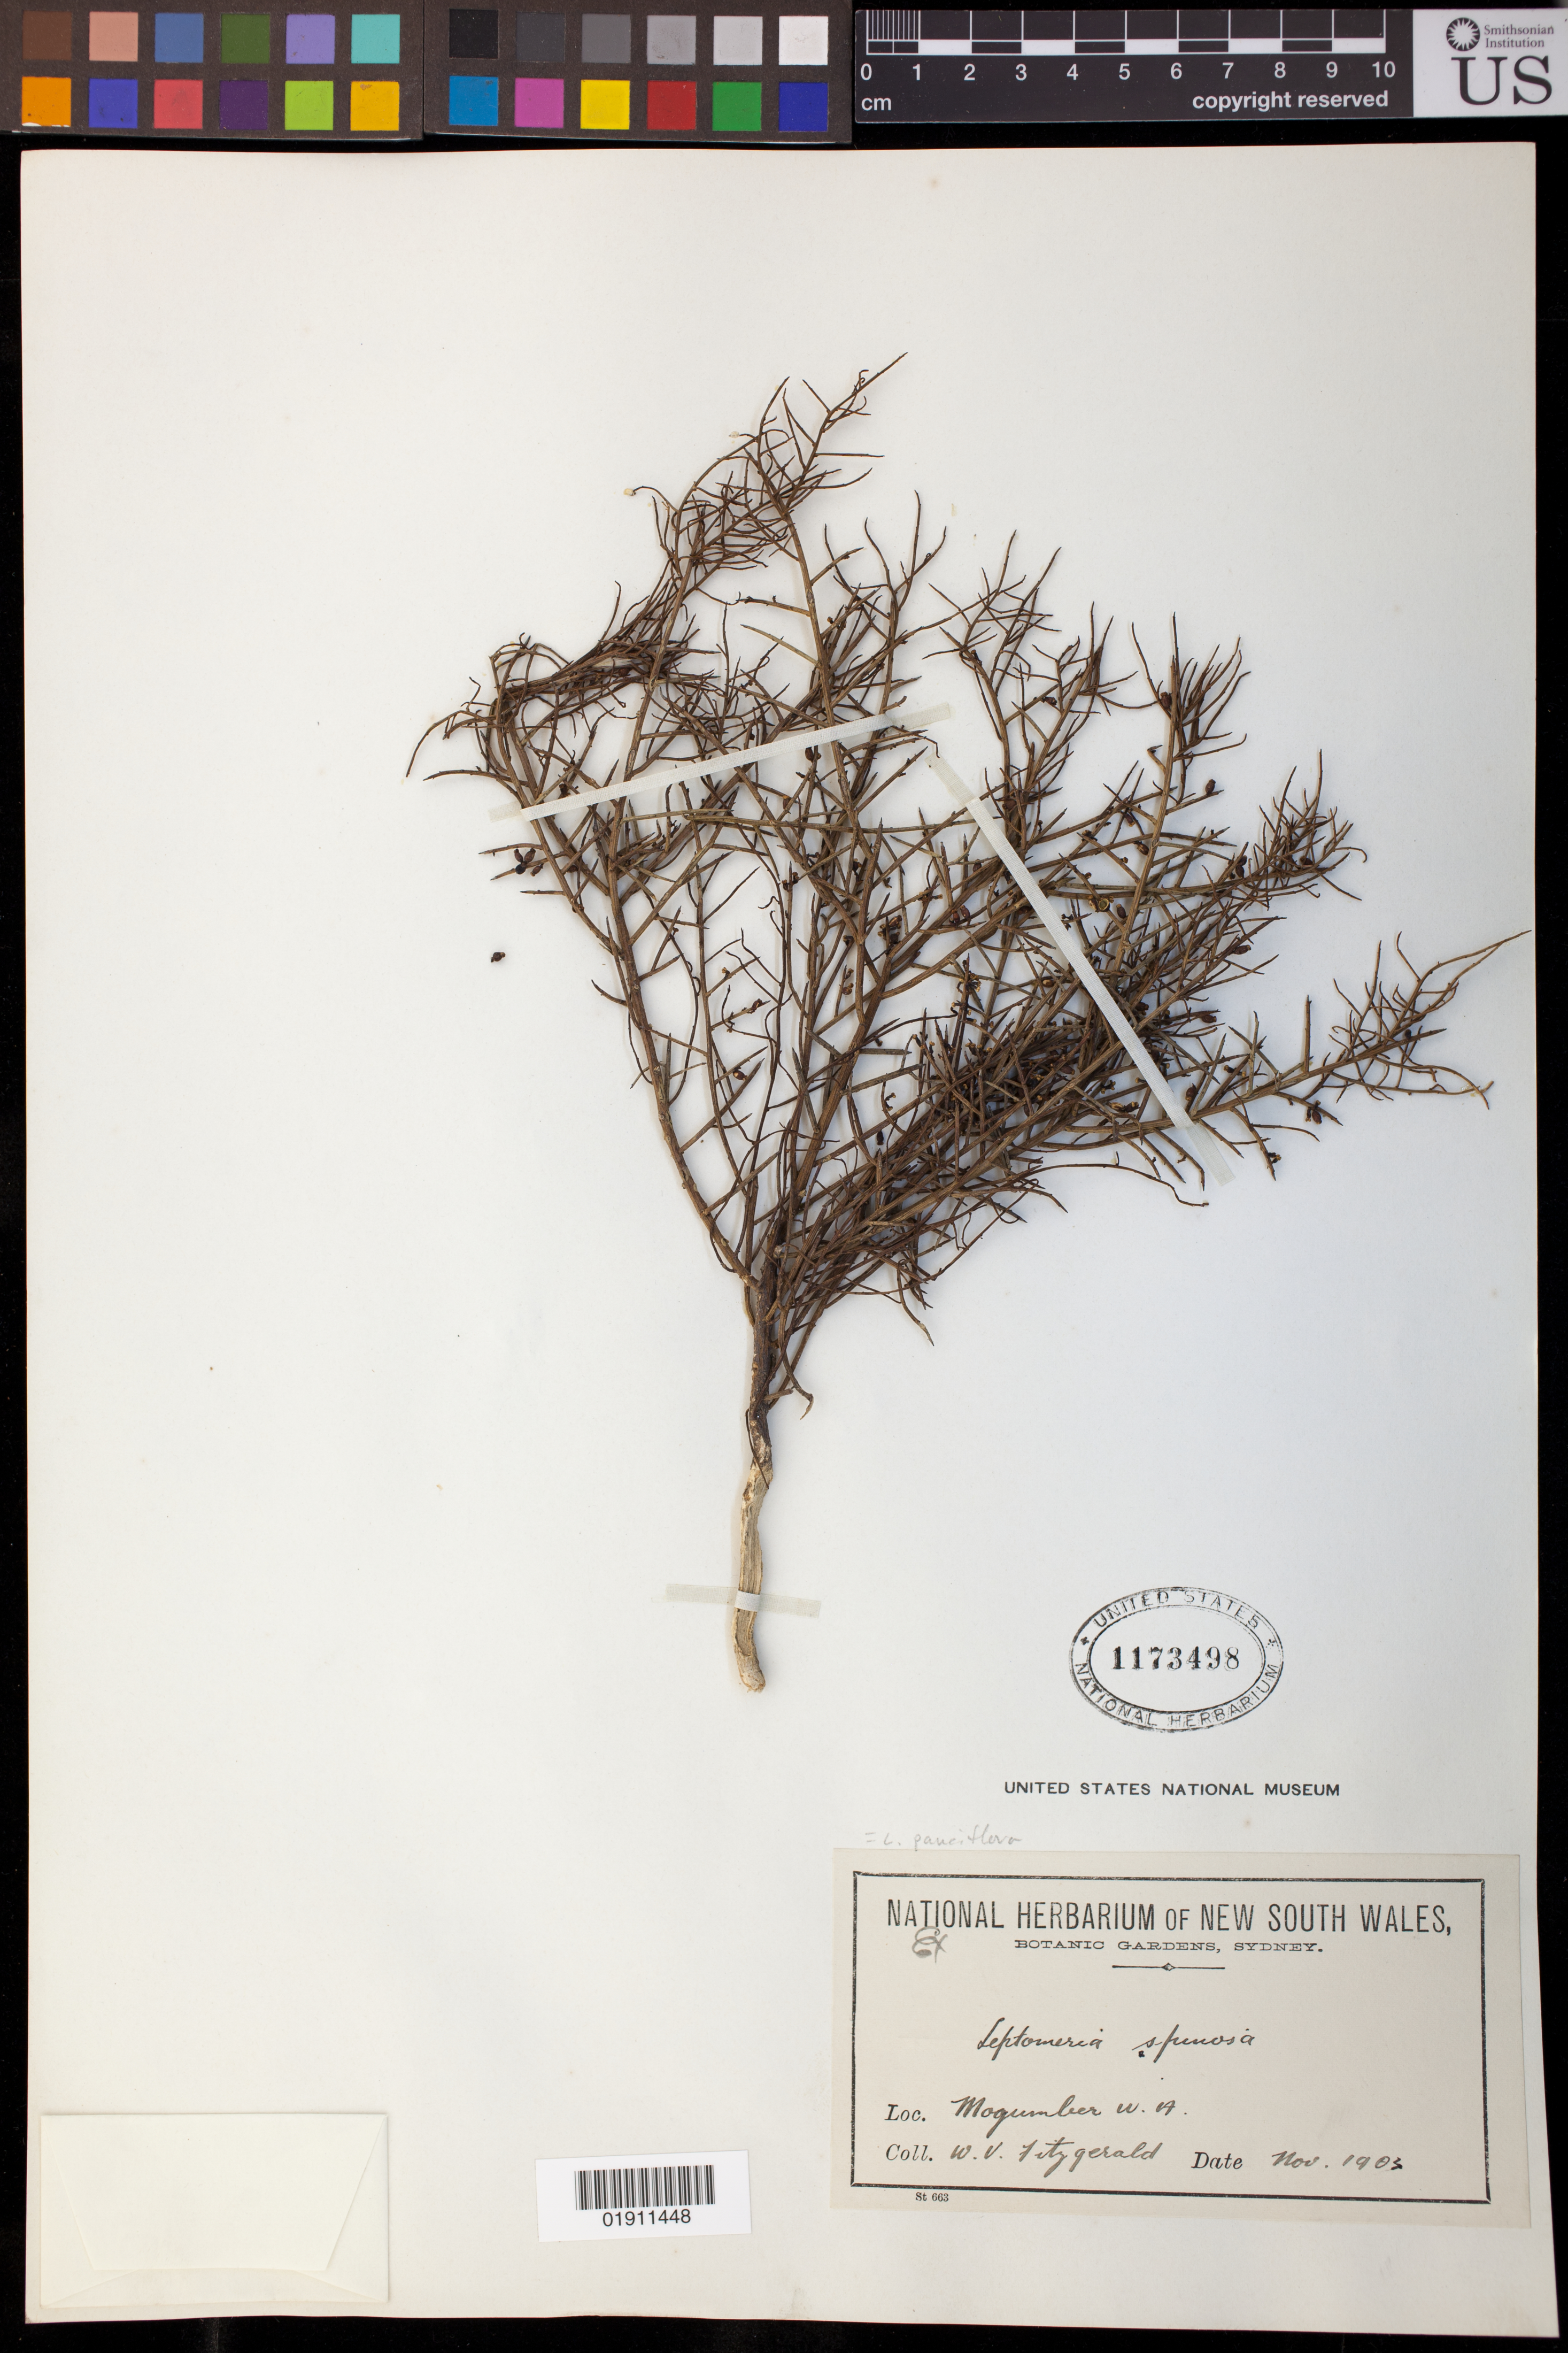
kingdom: Plantae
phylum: Tracheophyta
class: Magnoliopsida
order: Santalales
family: Amphorogynaceae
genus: Leptomeria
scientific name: Leptomeria pauciflora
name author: R. Br.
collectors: W. Fitzgerald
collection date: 1903-11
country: Australia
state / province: Western Australia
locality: Mogumber W.A.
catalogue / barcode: US 1173498